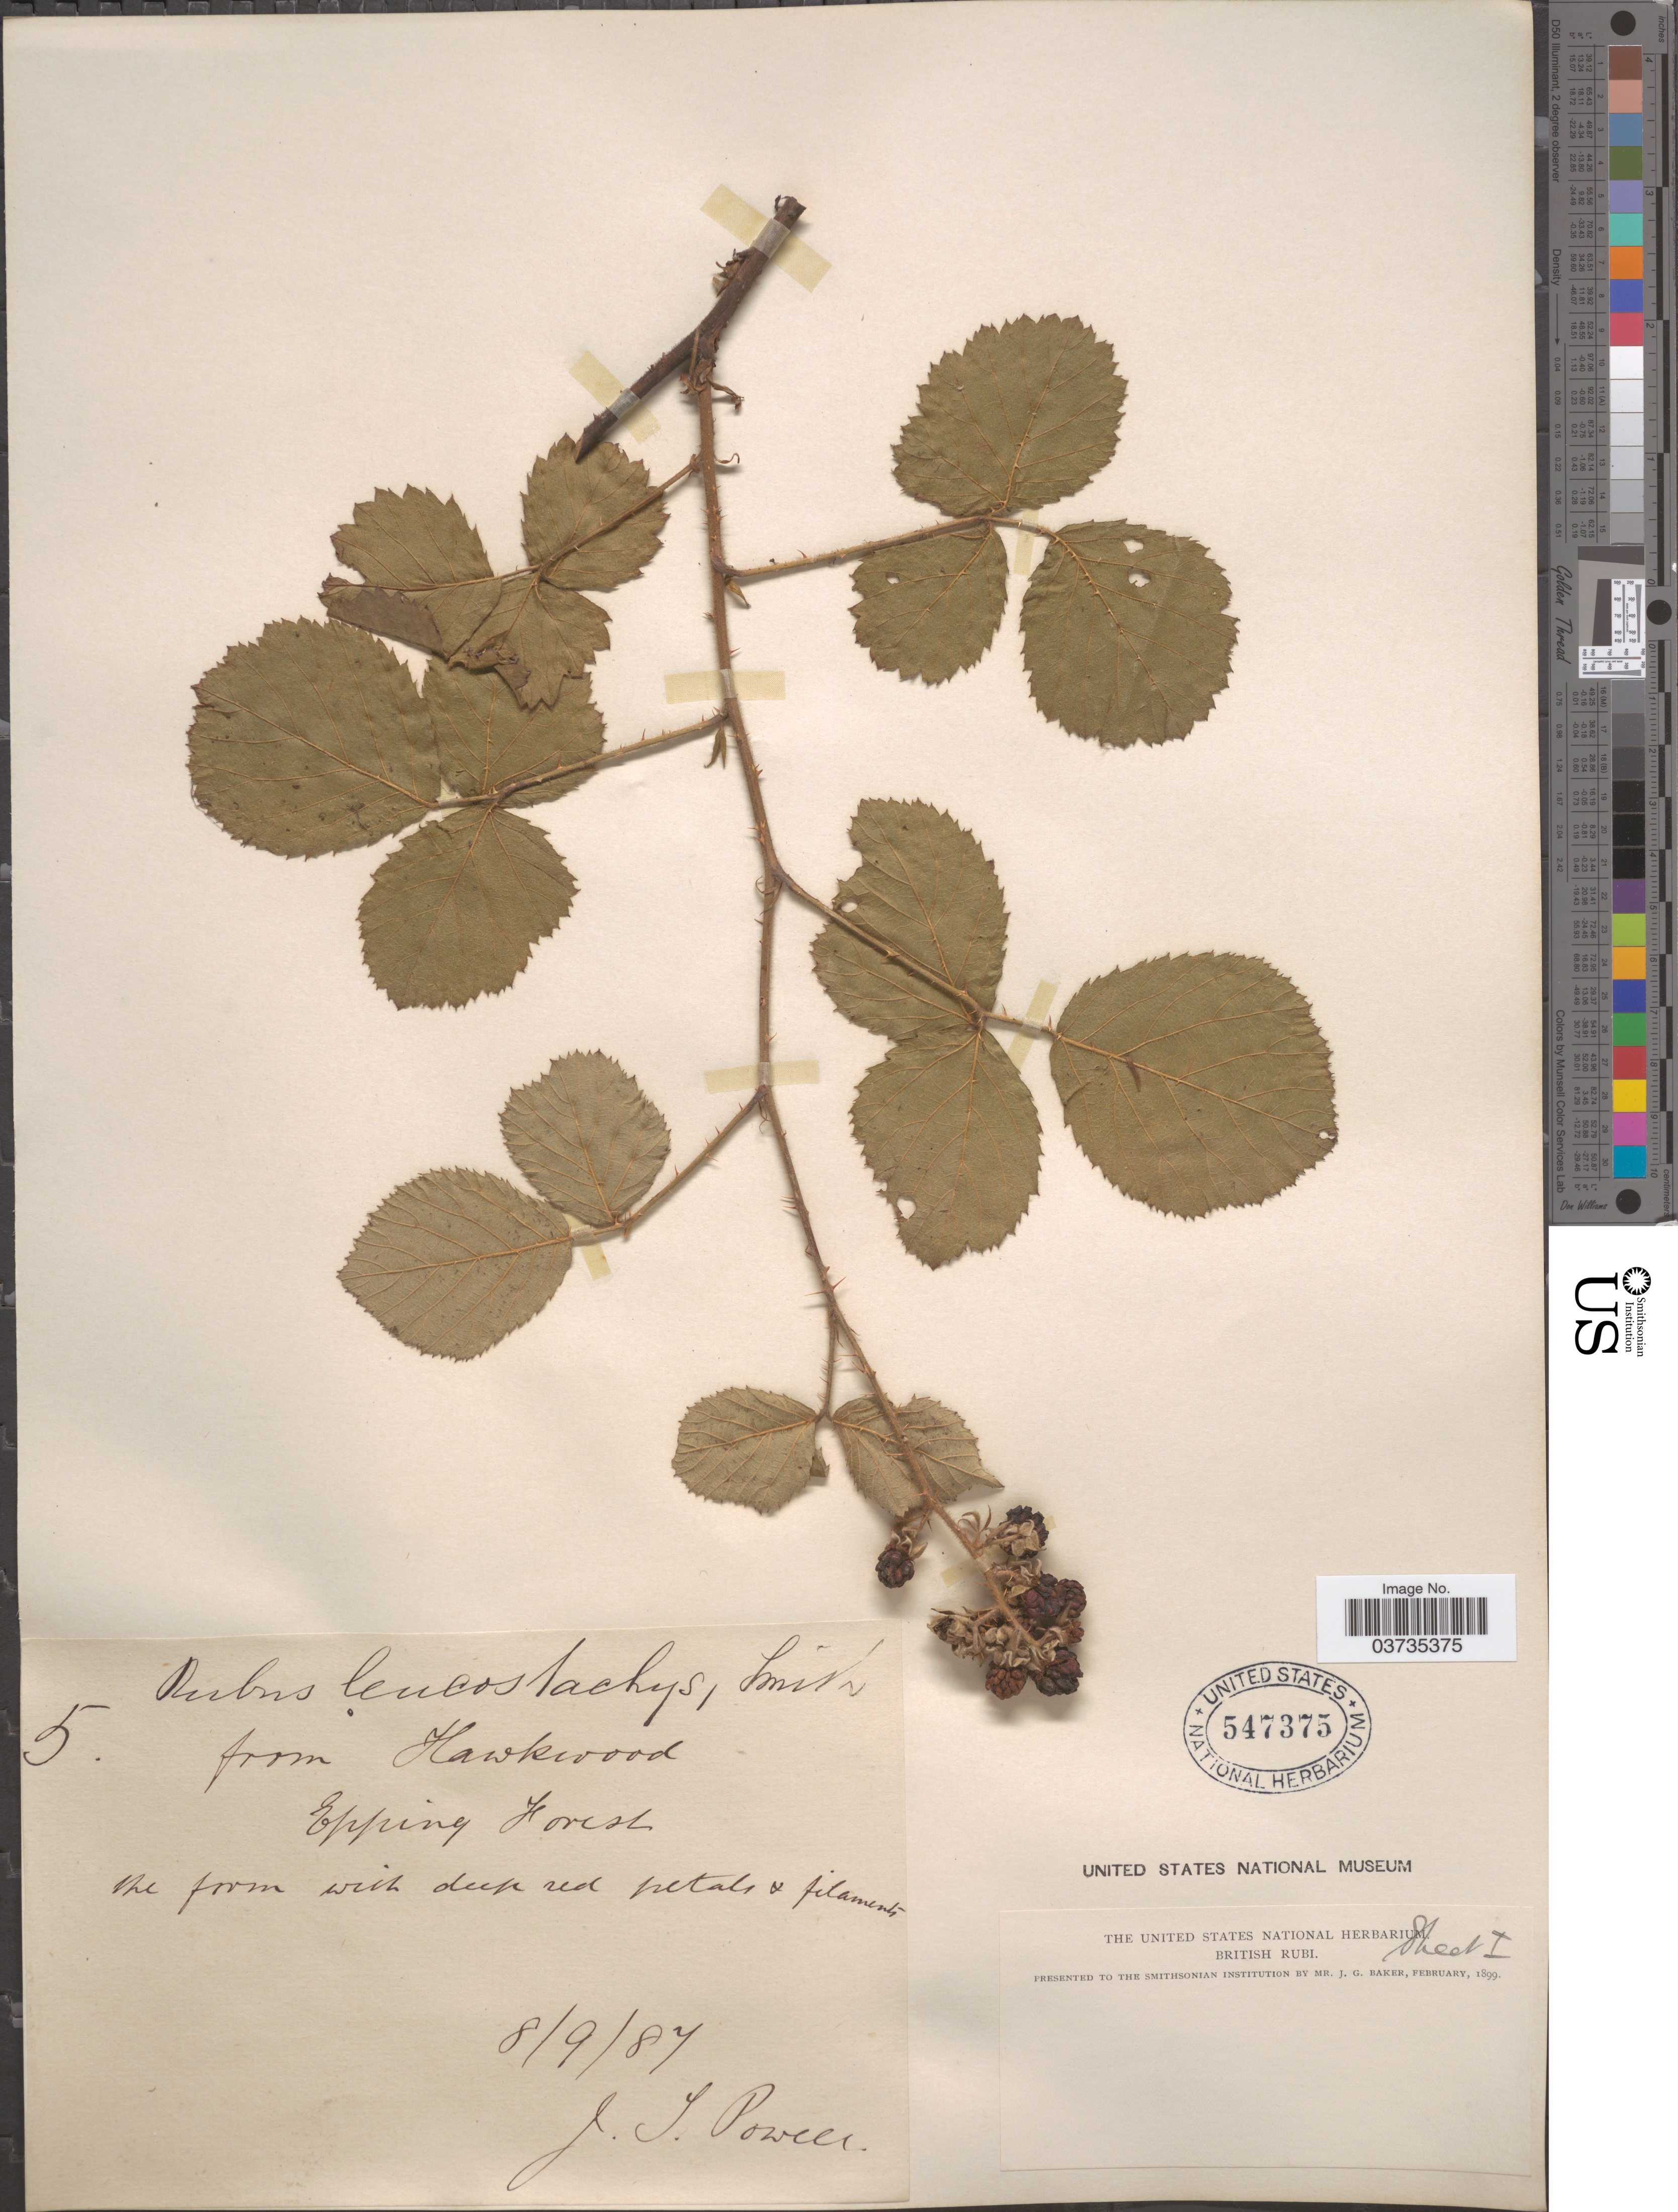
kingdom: Plantae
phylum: Tracheophyta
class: Magnoliopsida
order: Rosales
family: Rosaceae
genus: Rubus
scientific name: Rubus vestitus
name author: Weihe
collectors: J. Powell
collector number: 5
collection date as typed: Transcribed d/m/y: 8/9/87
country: United Kingdom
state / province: England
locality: Hawkwood. Epping Forest.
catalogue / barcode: US 547375